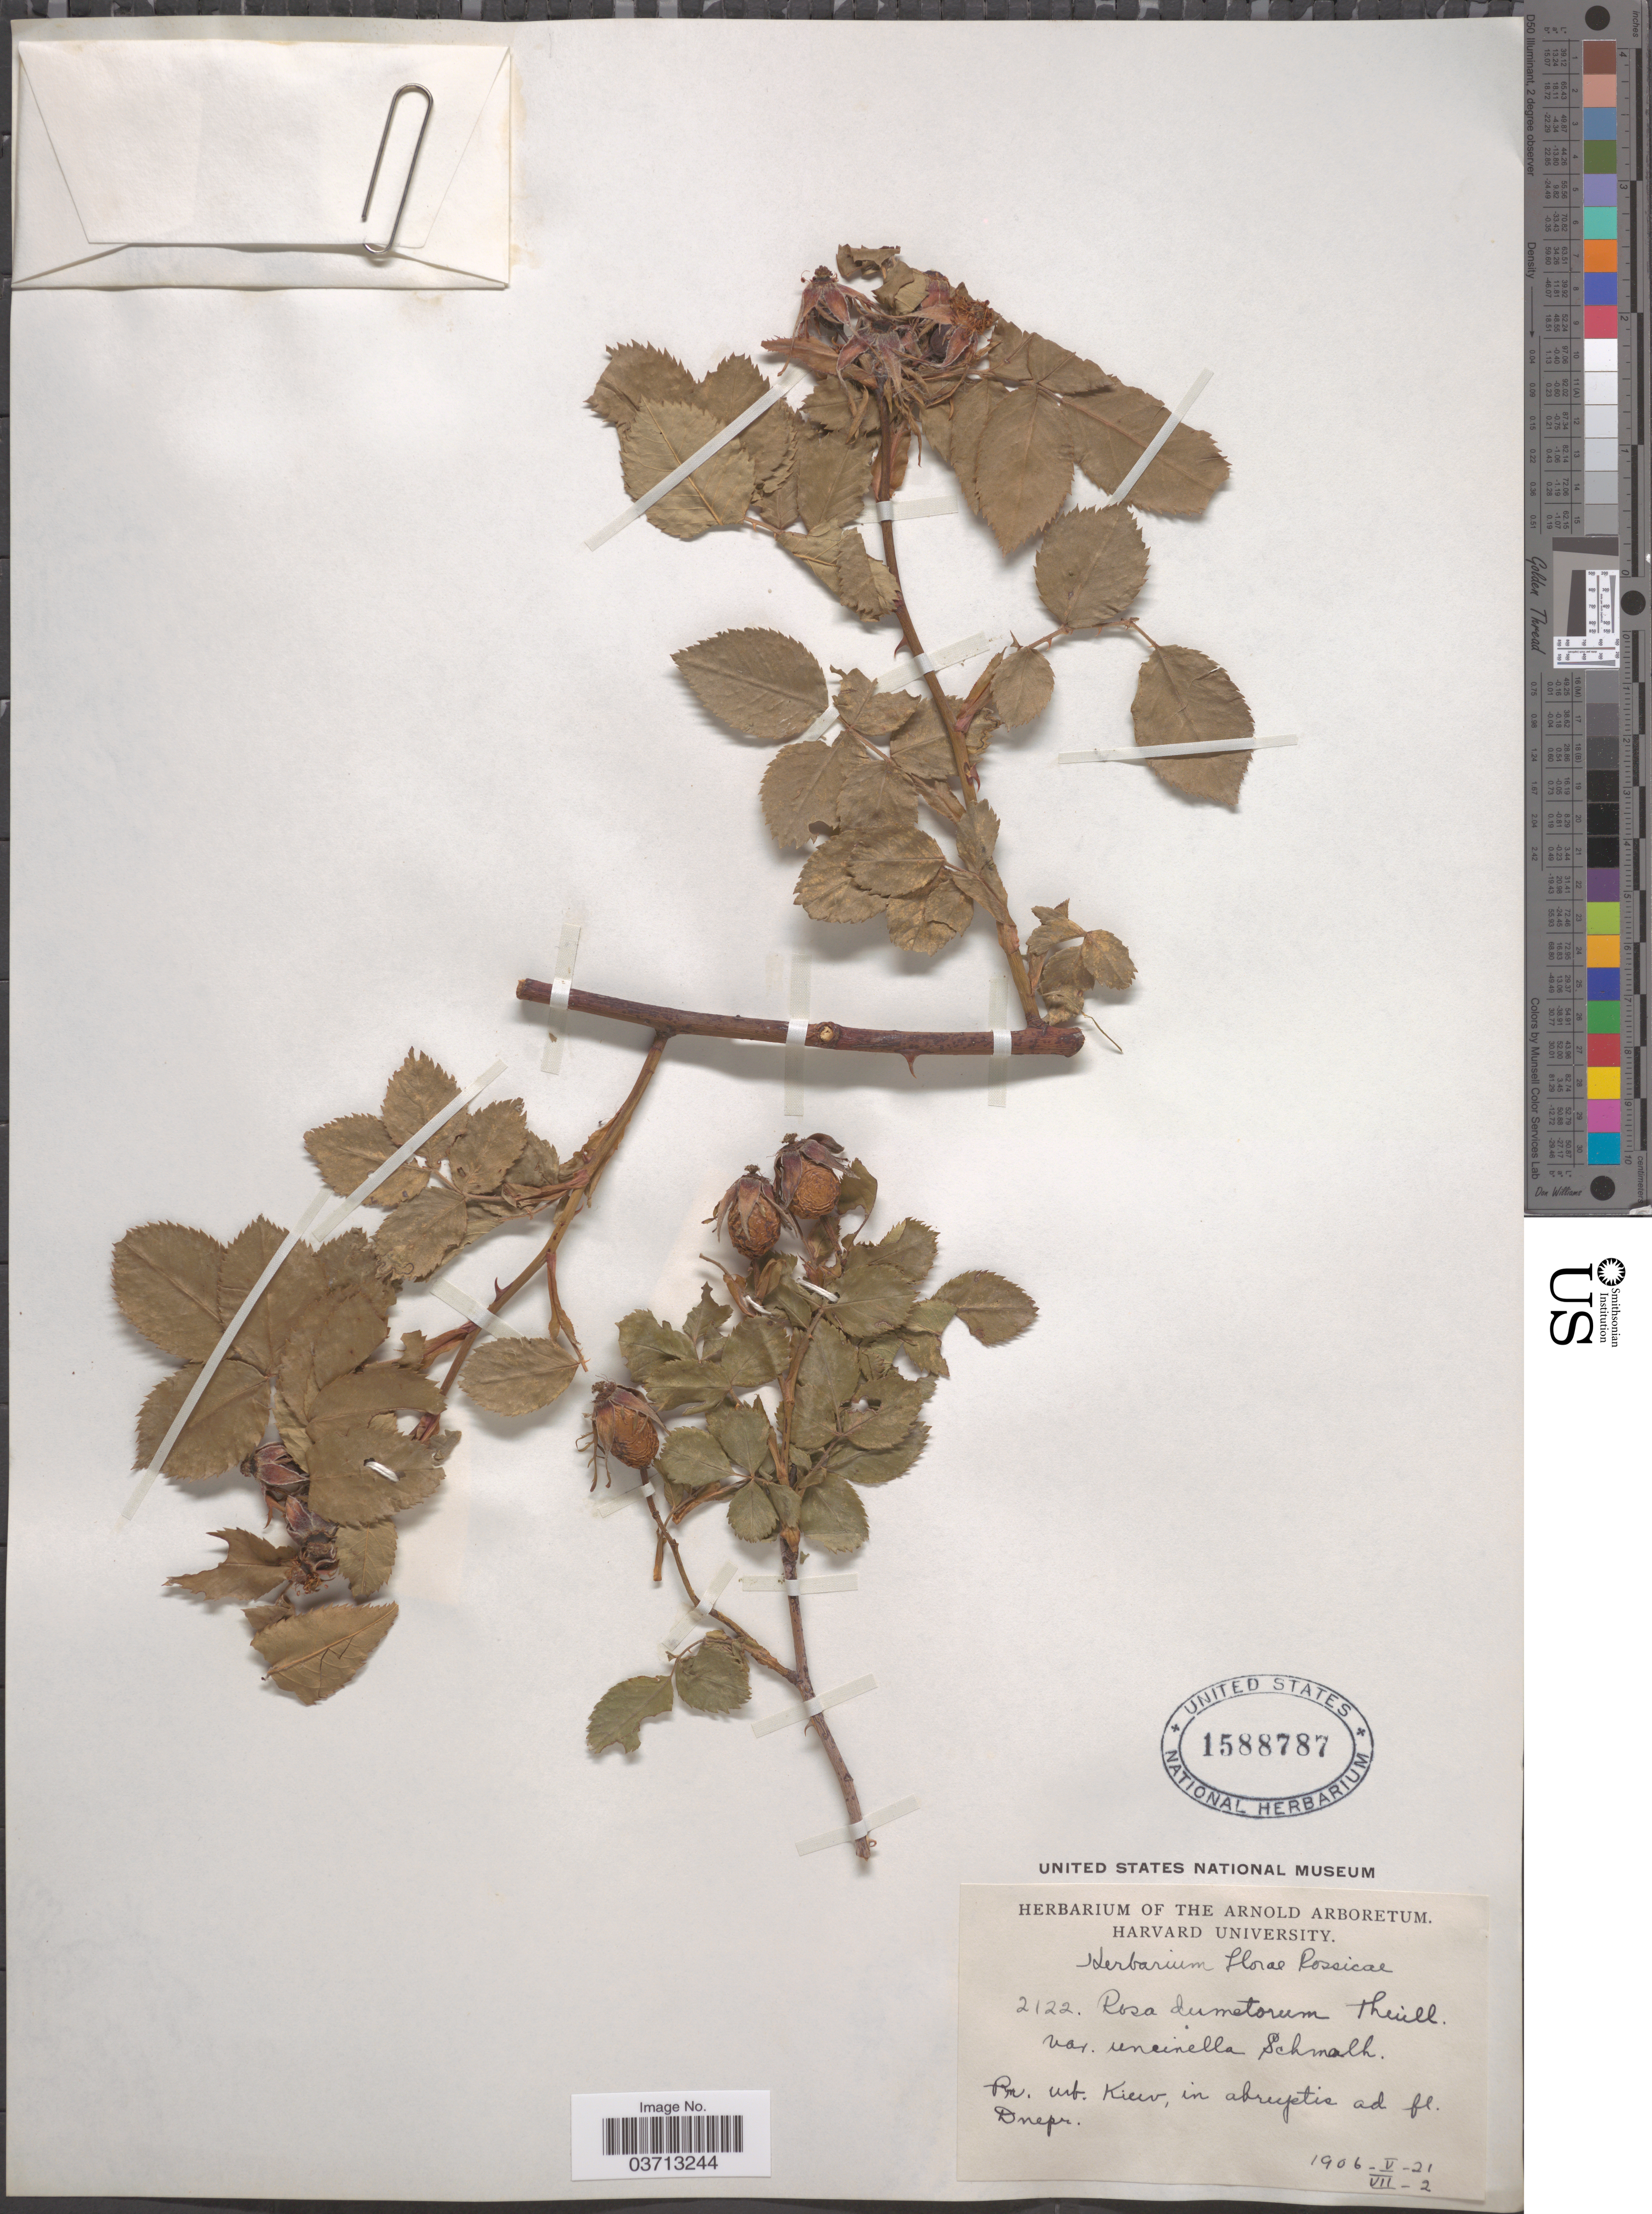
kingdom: Plantae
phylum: Tracheophyta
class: Magnoliopsida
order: Rosales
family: Rosaceae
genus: Rosa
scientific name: Rosa dumetorum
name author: Lange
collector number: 2122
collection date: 1906-05-21/1906-07-02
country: Ukraine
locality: Pm. urb. Kiew, in abruptis ad fl. Dnepr.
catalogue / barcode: US 1588787